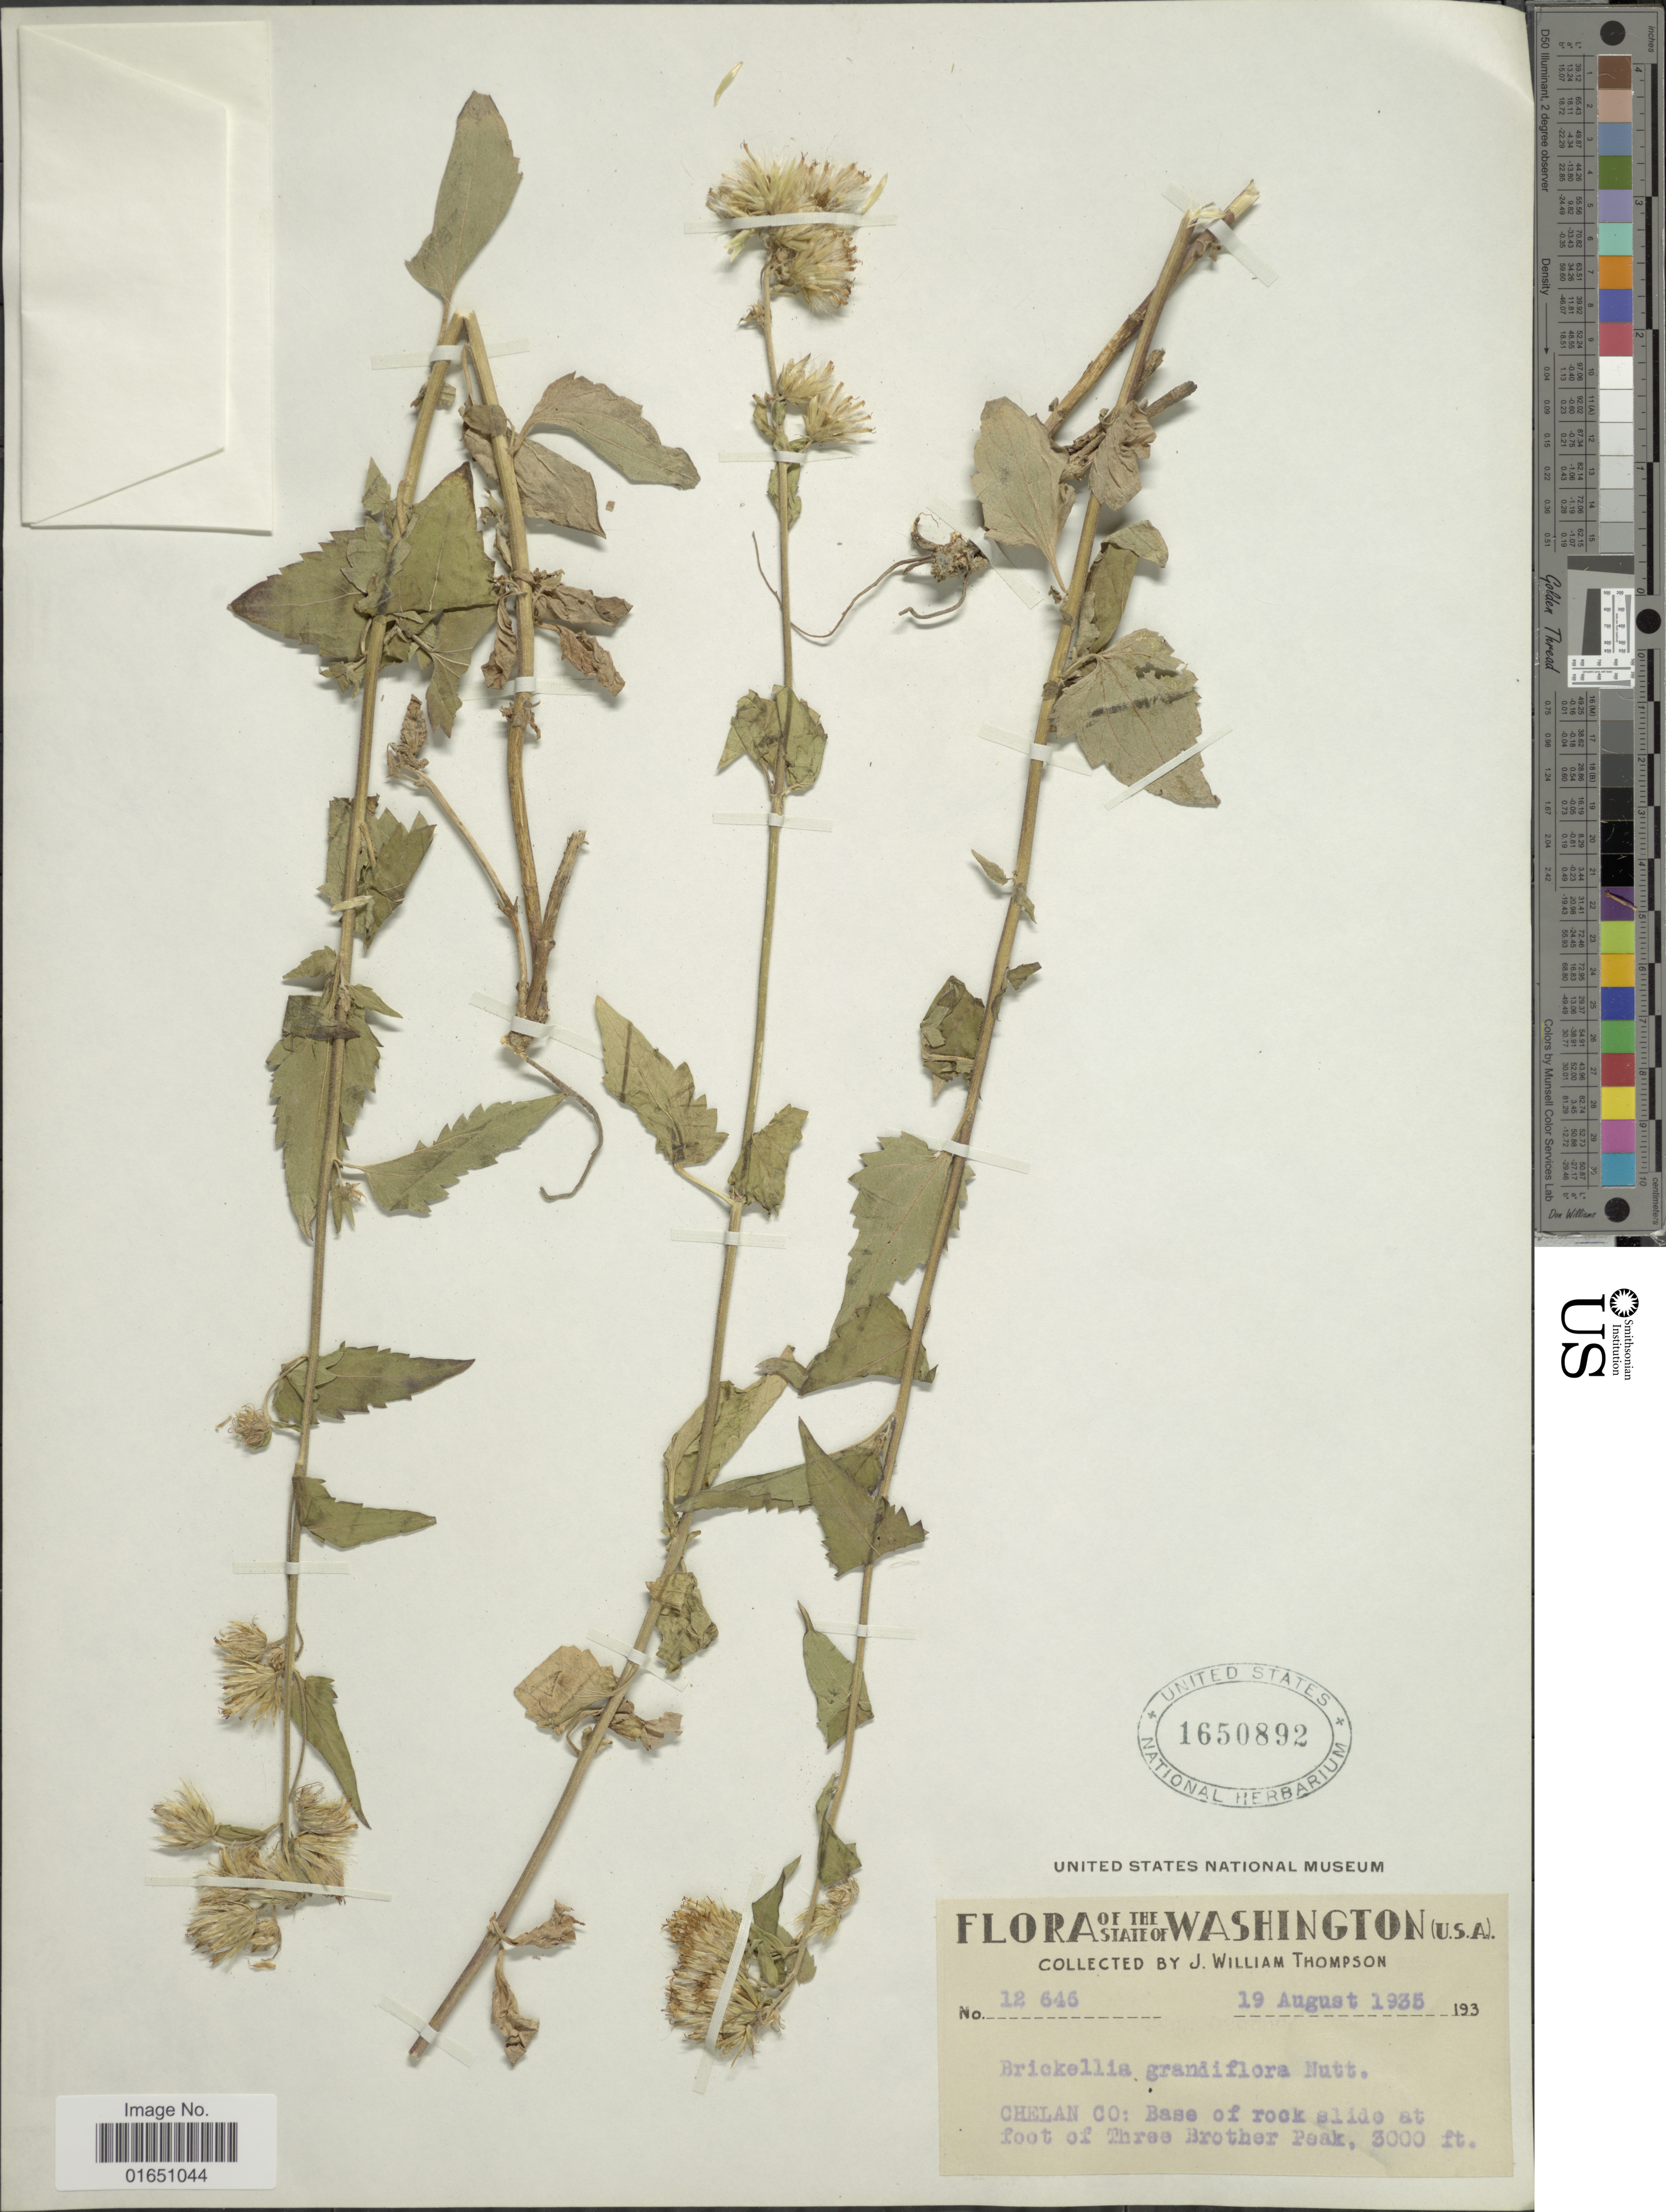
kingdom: Plantae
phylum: Tracheophyta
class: Magnoliopsida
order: Asterales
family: Asteraceae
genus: Brickellia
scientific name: Brickellia grandiflora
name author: (Hook.) Nutt.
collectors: W. Thompson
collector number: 12646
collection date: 1935-08-19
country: United States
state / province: Washington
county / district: Chelan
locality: The State Of Washington, Chelan Co.: Base of rock slide at foot of Three Brother Peak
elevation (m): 914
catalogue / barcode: US 1650892